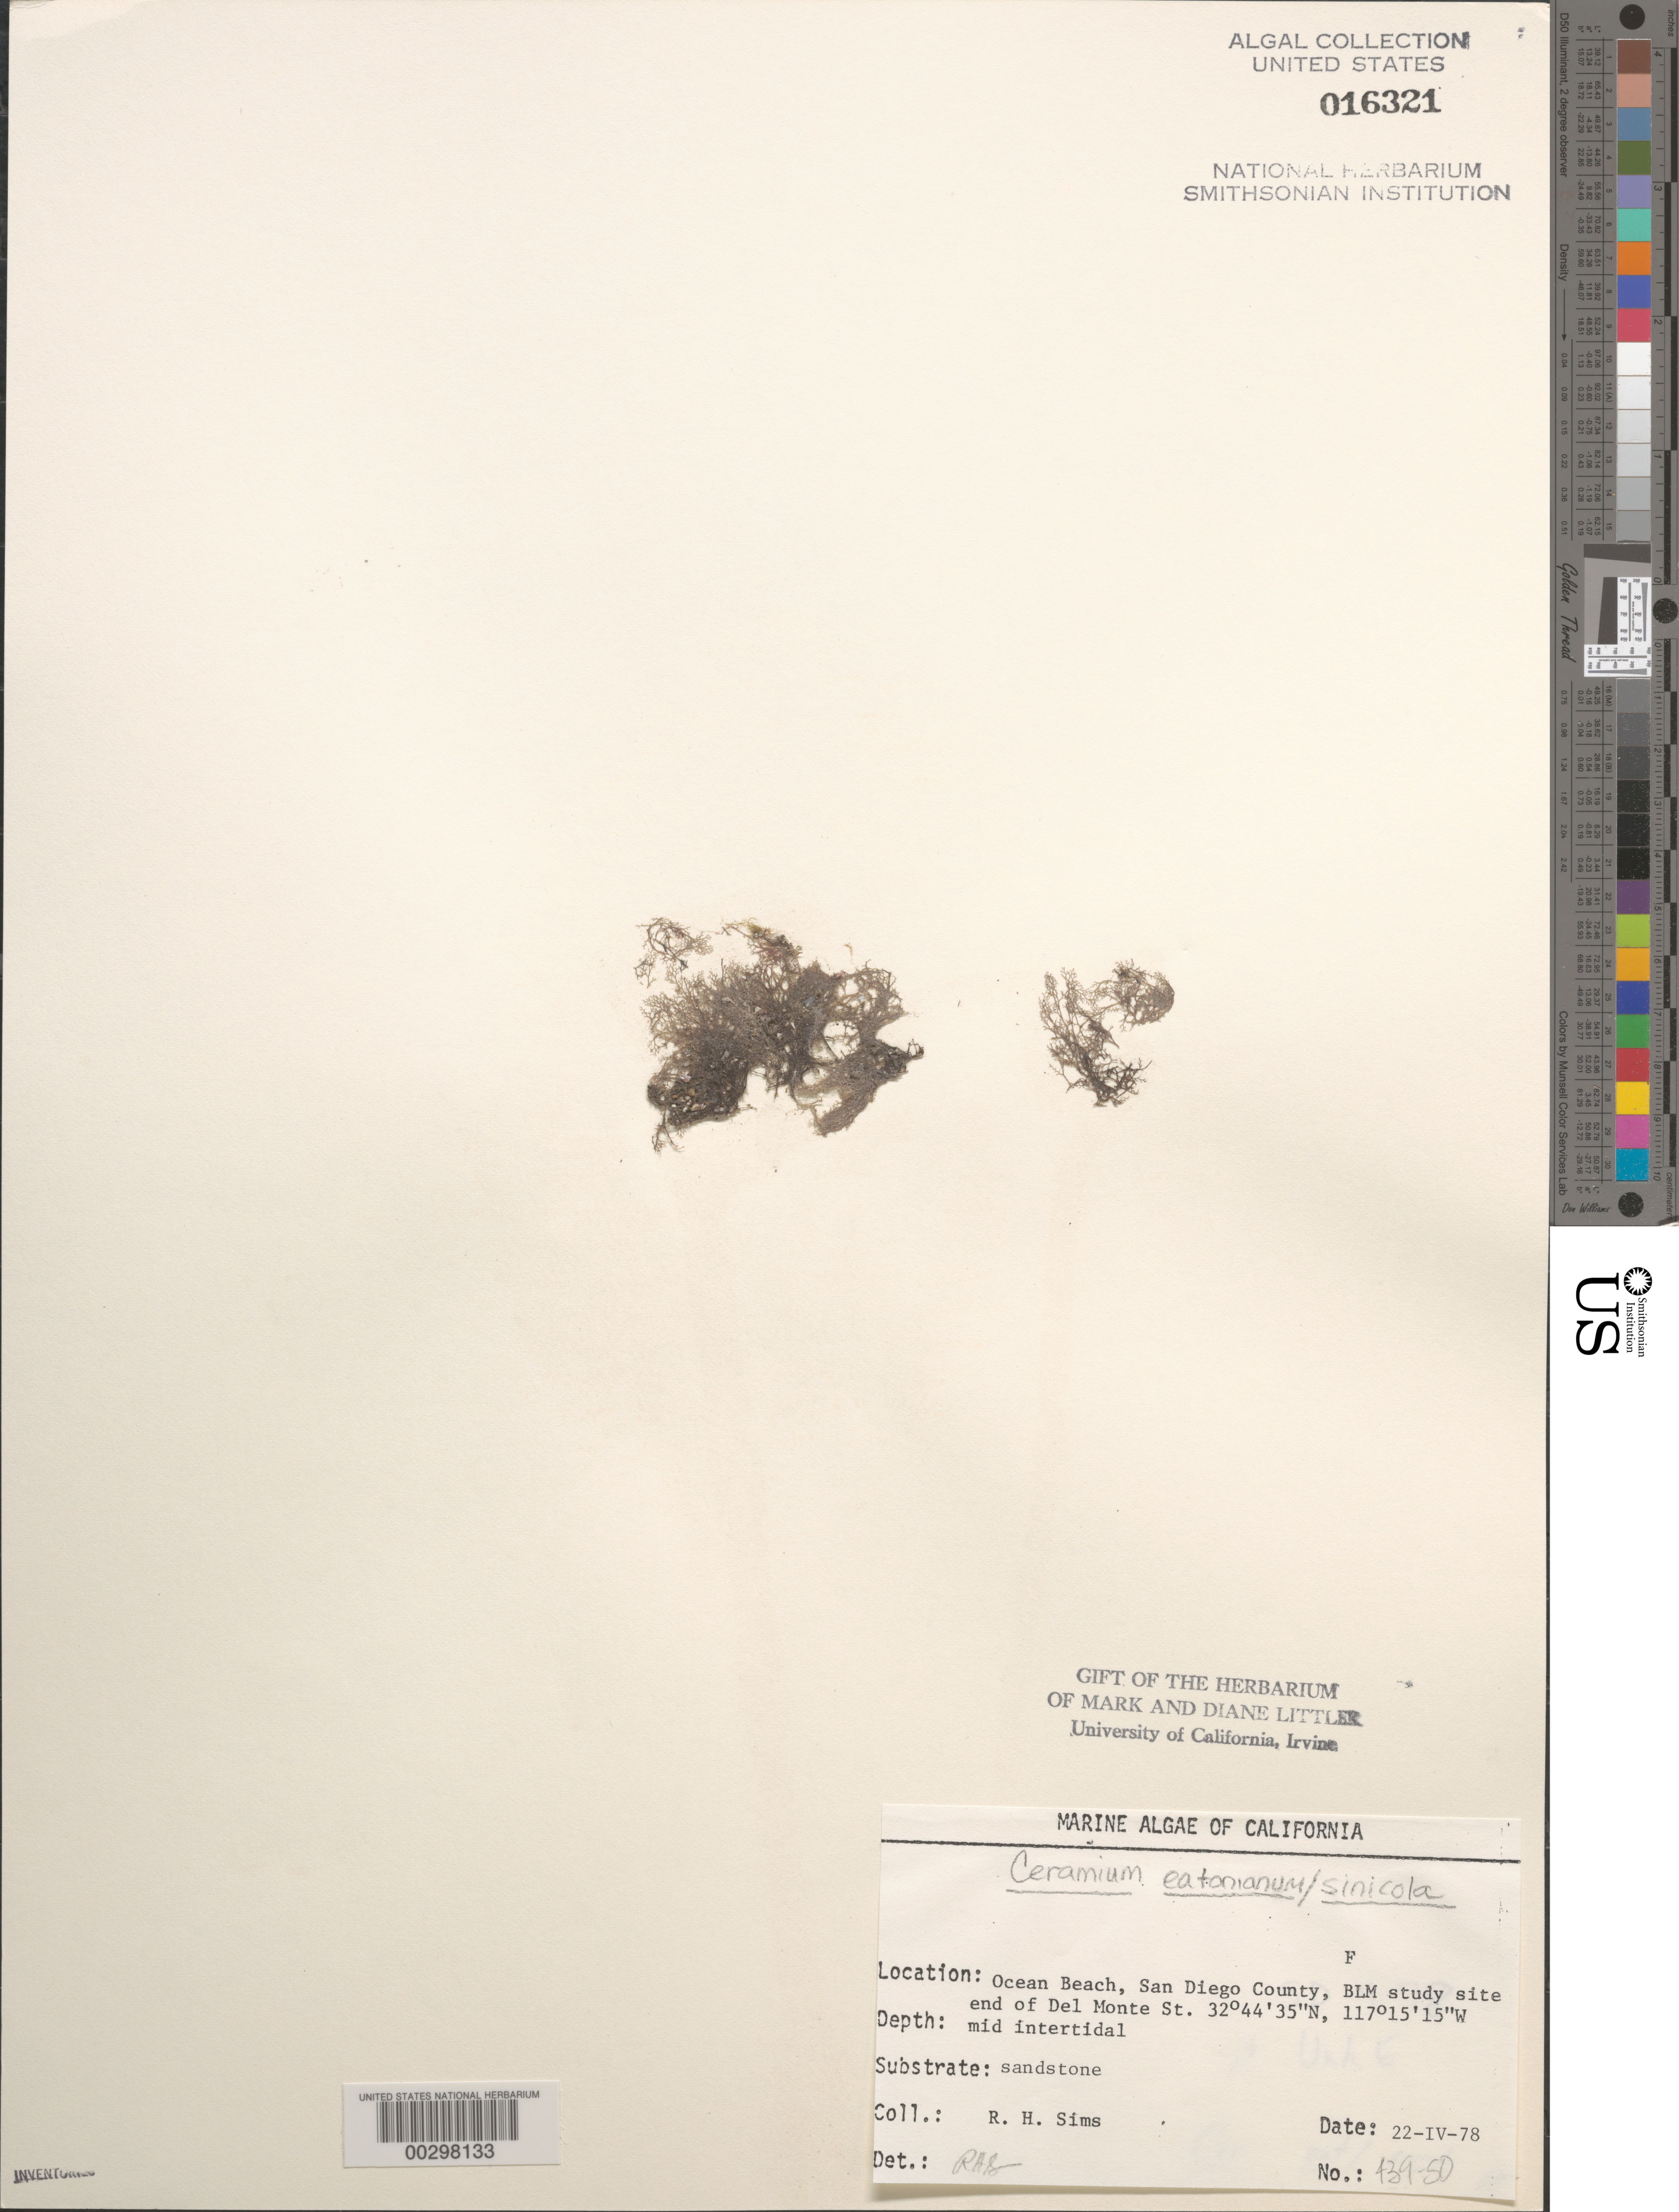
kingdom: Plantae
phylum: Rhodophyta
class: Florideophyceae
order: Ceramiales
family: Ceramiaceae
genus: Corallophila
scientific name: Corallophila eatoniana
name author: (Farl.) T.O. Cho et al.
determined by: Algae name updating Project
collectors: R. H. Sims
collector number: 439-sd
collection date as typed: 22 Apr 1978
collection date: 1978-04-22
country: United States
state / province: California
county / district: San Diego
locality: Ocean Beach, end of Del Monte Street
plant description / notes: BLM-SOCALBIGHT Rocky Intertidal Survey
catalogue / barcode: US 16321